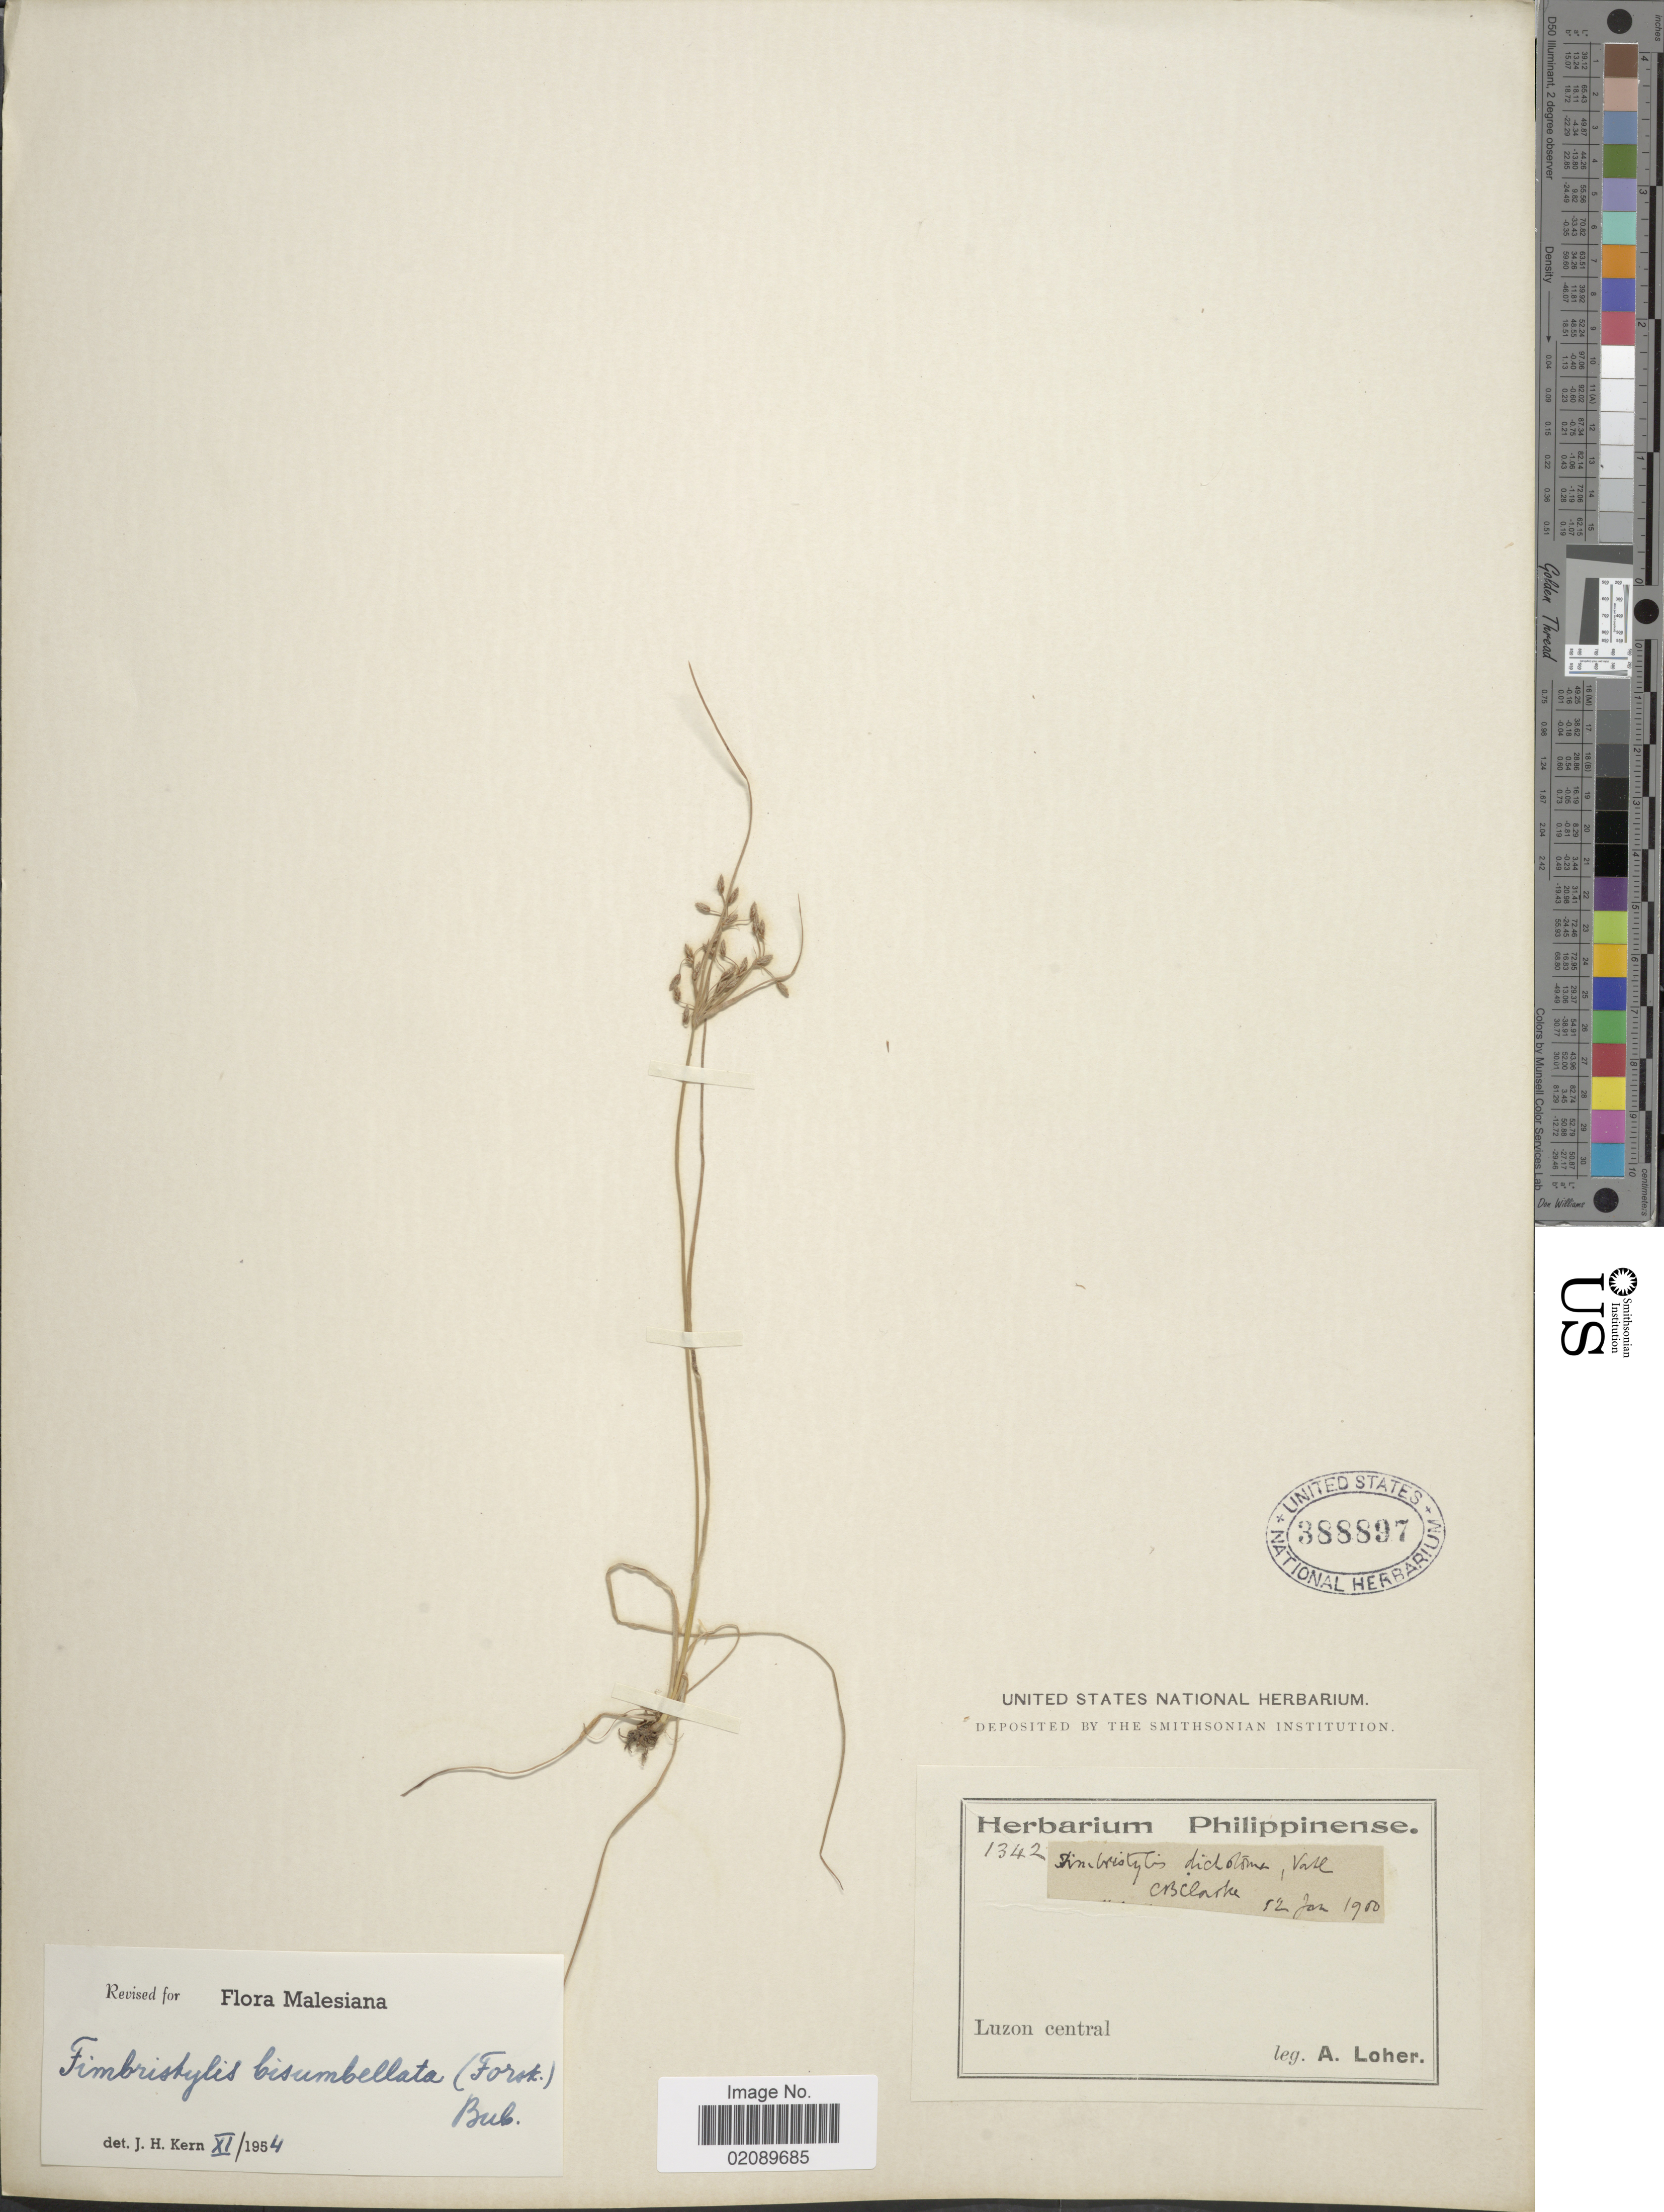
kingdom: Plantae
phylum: Tracheophyta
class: Liliopsida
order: Poales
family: Cyperaceae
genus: Fimbristylis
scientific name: Fimbristylis bisumbellata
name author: (Forssk.) Bubani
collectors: A. Loher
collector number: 1342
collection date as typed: "collection date" is probably date of determination by C.B. Clarke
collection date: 1900-01-12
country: Philippines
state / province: Central Luzon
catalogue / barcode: US 388897